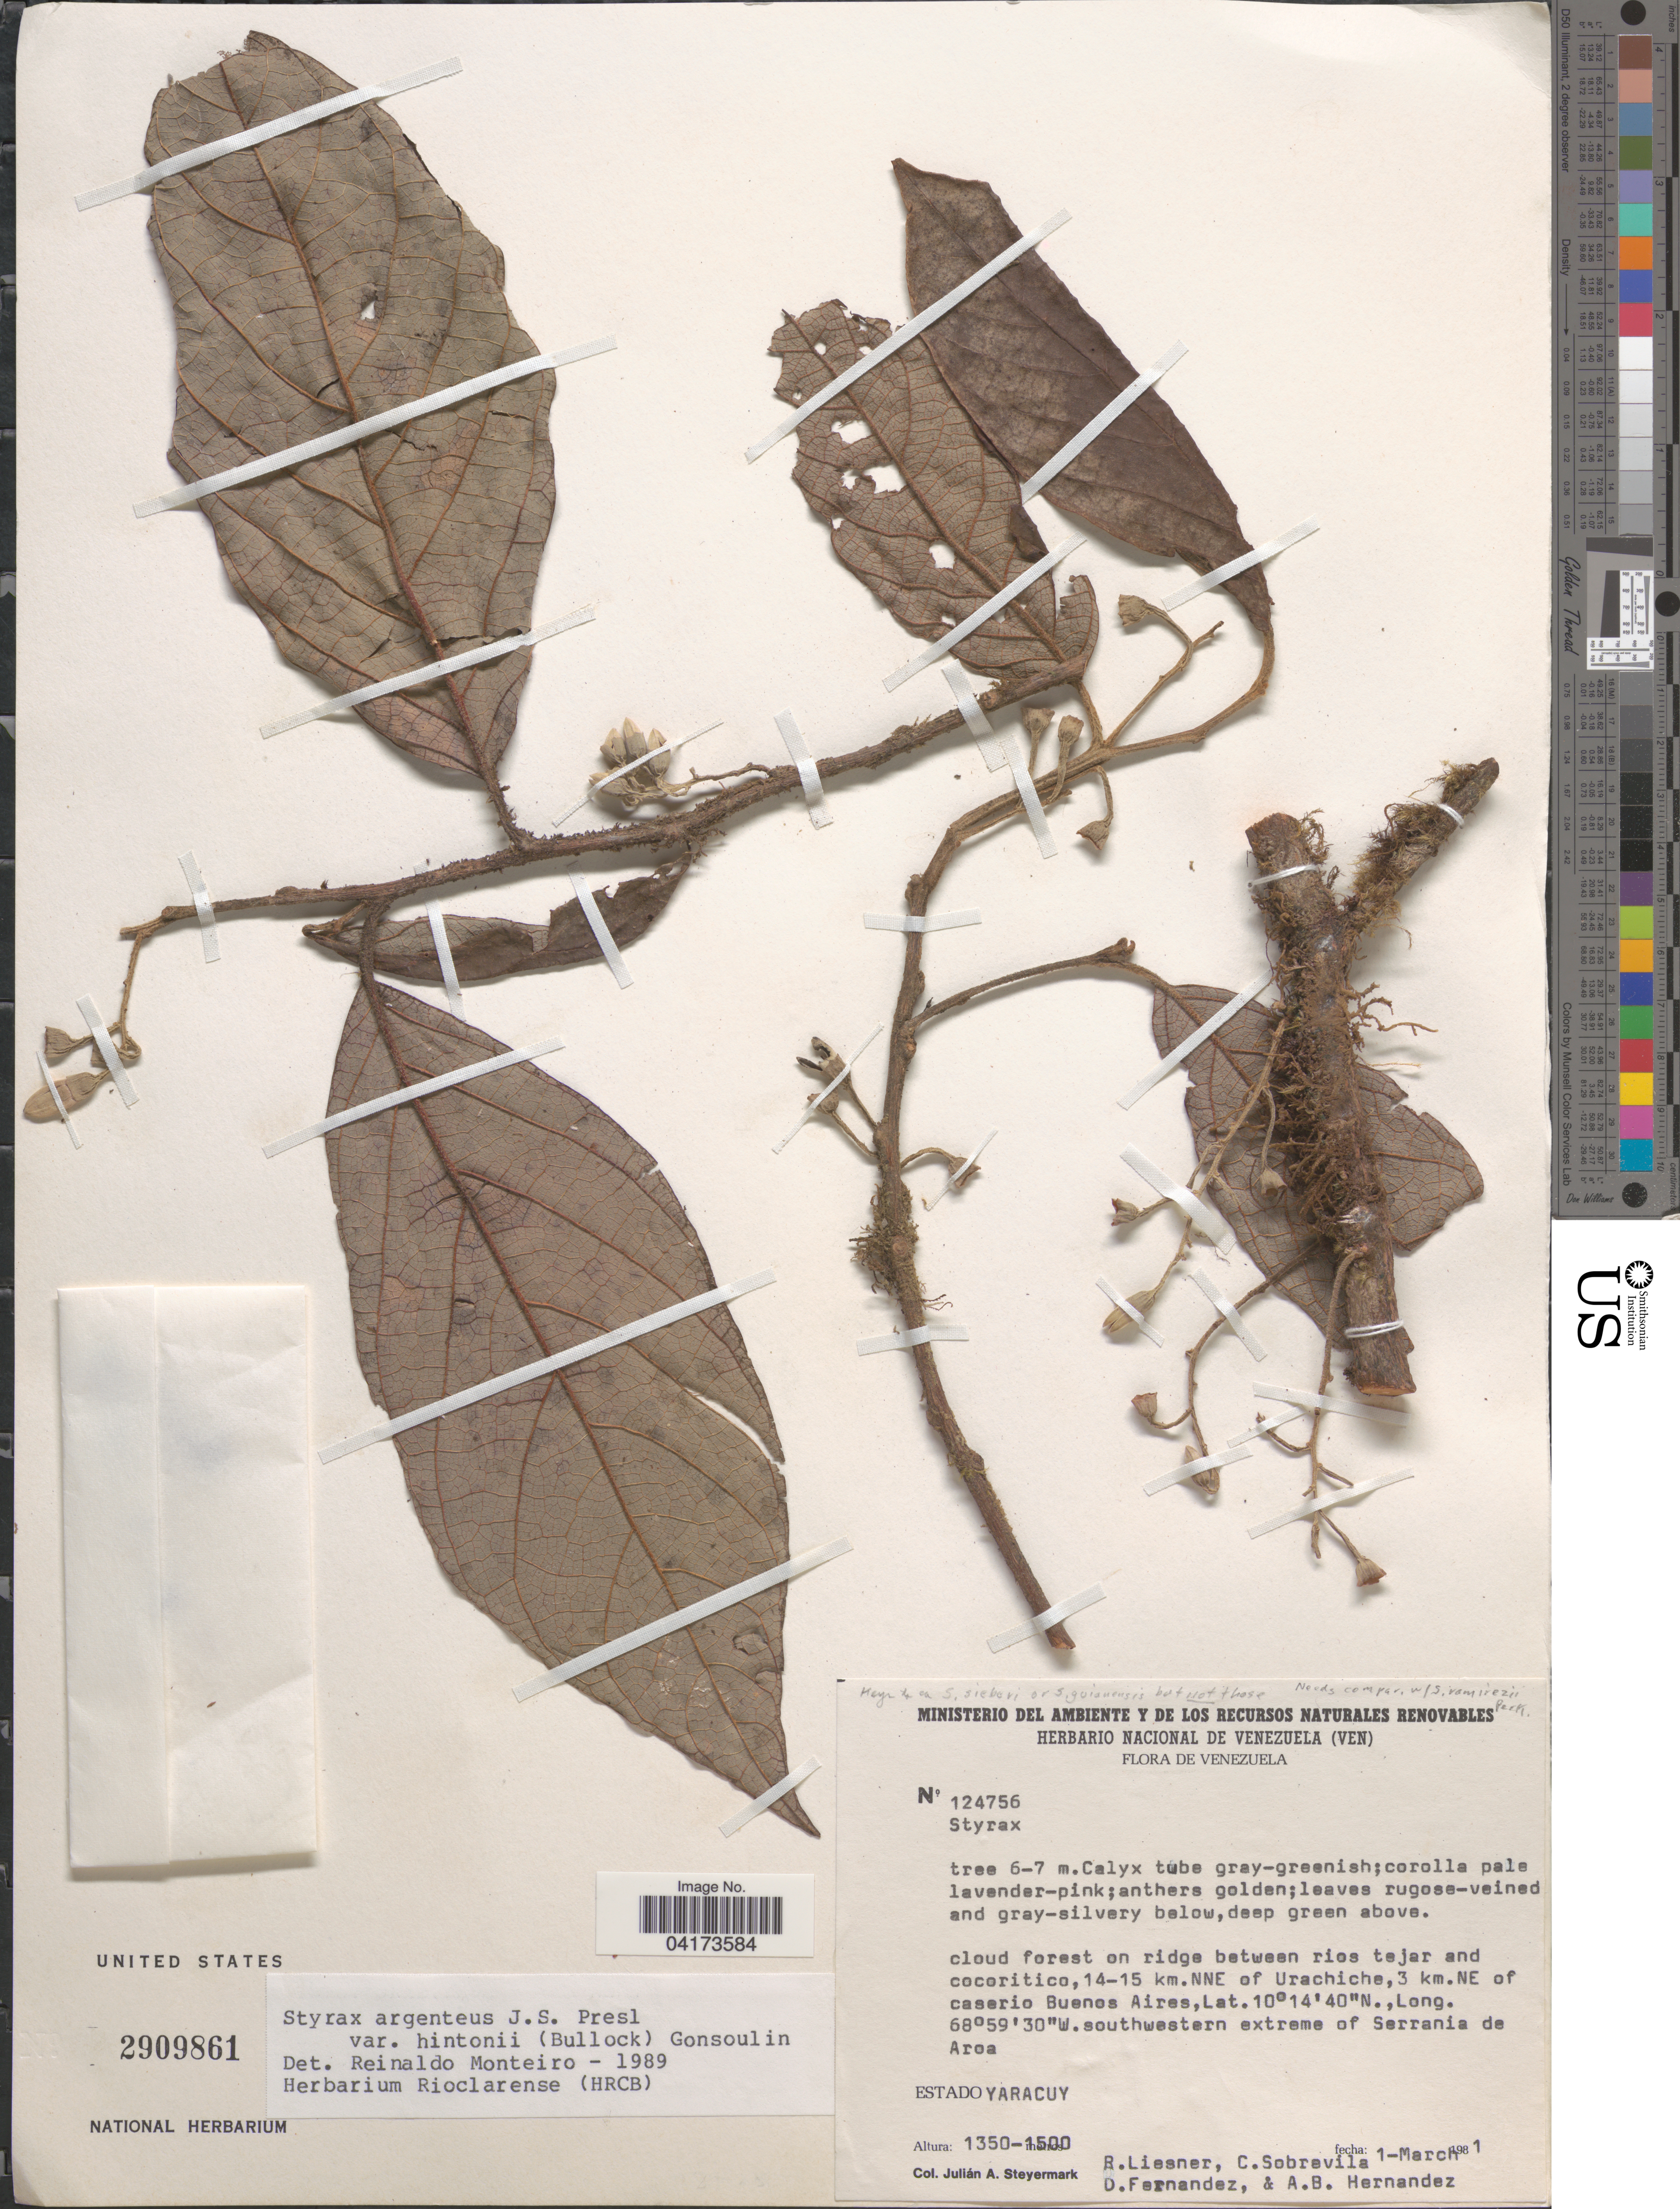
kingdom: Plantae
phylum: Tracheophyta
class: Magnoliopsida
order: Ericales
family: Styracaceae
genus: Styrax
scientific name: Styrax argenteus var. hintonii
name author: (Bullock) Gonsoulin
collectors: J. Steyermark, R. L. Liesner, C. Sobrevila, D. Fernandez & A. B. Hernandez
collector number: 124756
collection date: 1981-03-01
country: Venezuela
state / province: Yaracuy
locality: Cloud forest on ridge between rios tejar and cocoritico, 14-15 km. NNE of Urachiche, 3 km. NE of caserio Buenos Aires.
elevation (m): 1350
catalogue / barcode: US 2909861